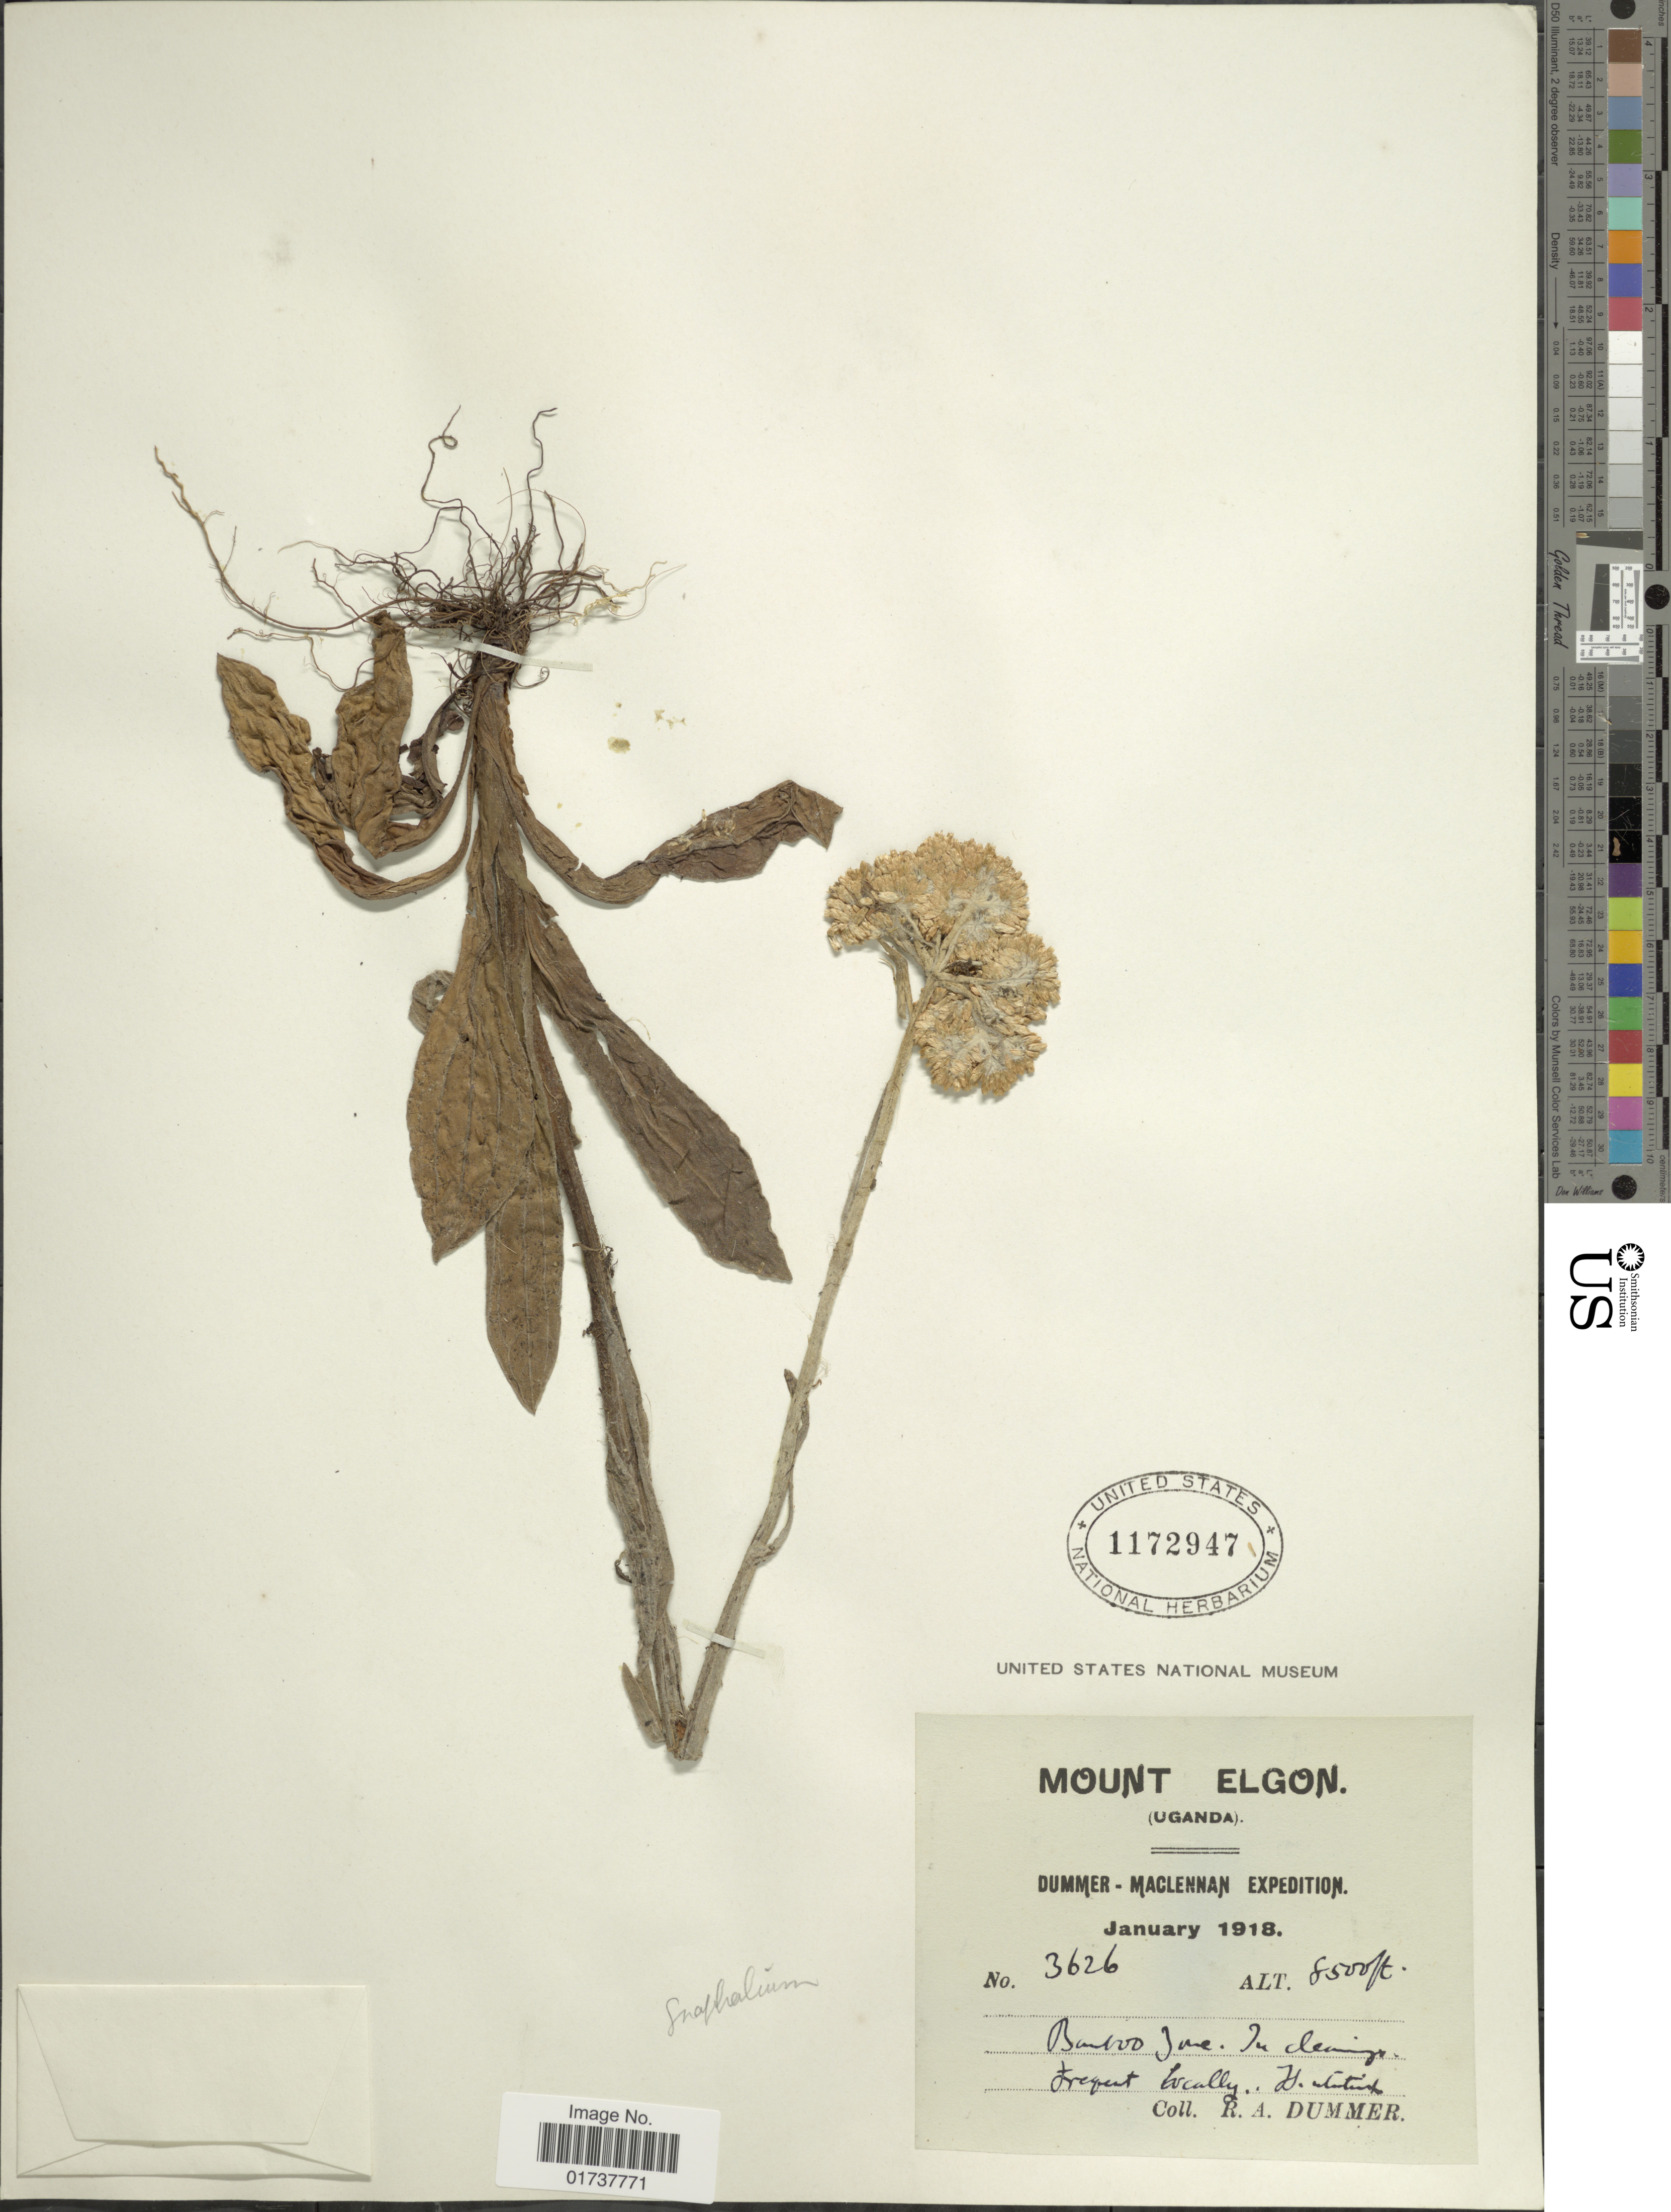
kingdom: Plantae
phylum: Tracheophyta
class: Magnoliopsida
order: Asterales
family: Asteraceae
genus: Gnaphalium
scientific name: Gnaphalium sp.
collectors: R. Dümmer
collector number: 3626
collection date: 1918-01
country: Uganda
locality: Mount Elgon, Bamboo zone, in clearing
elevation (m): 2591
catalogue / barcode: US 1172947